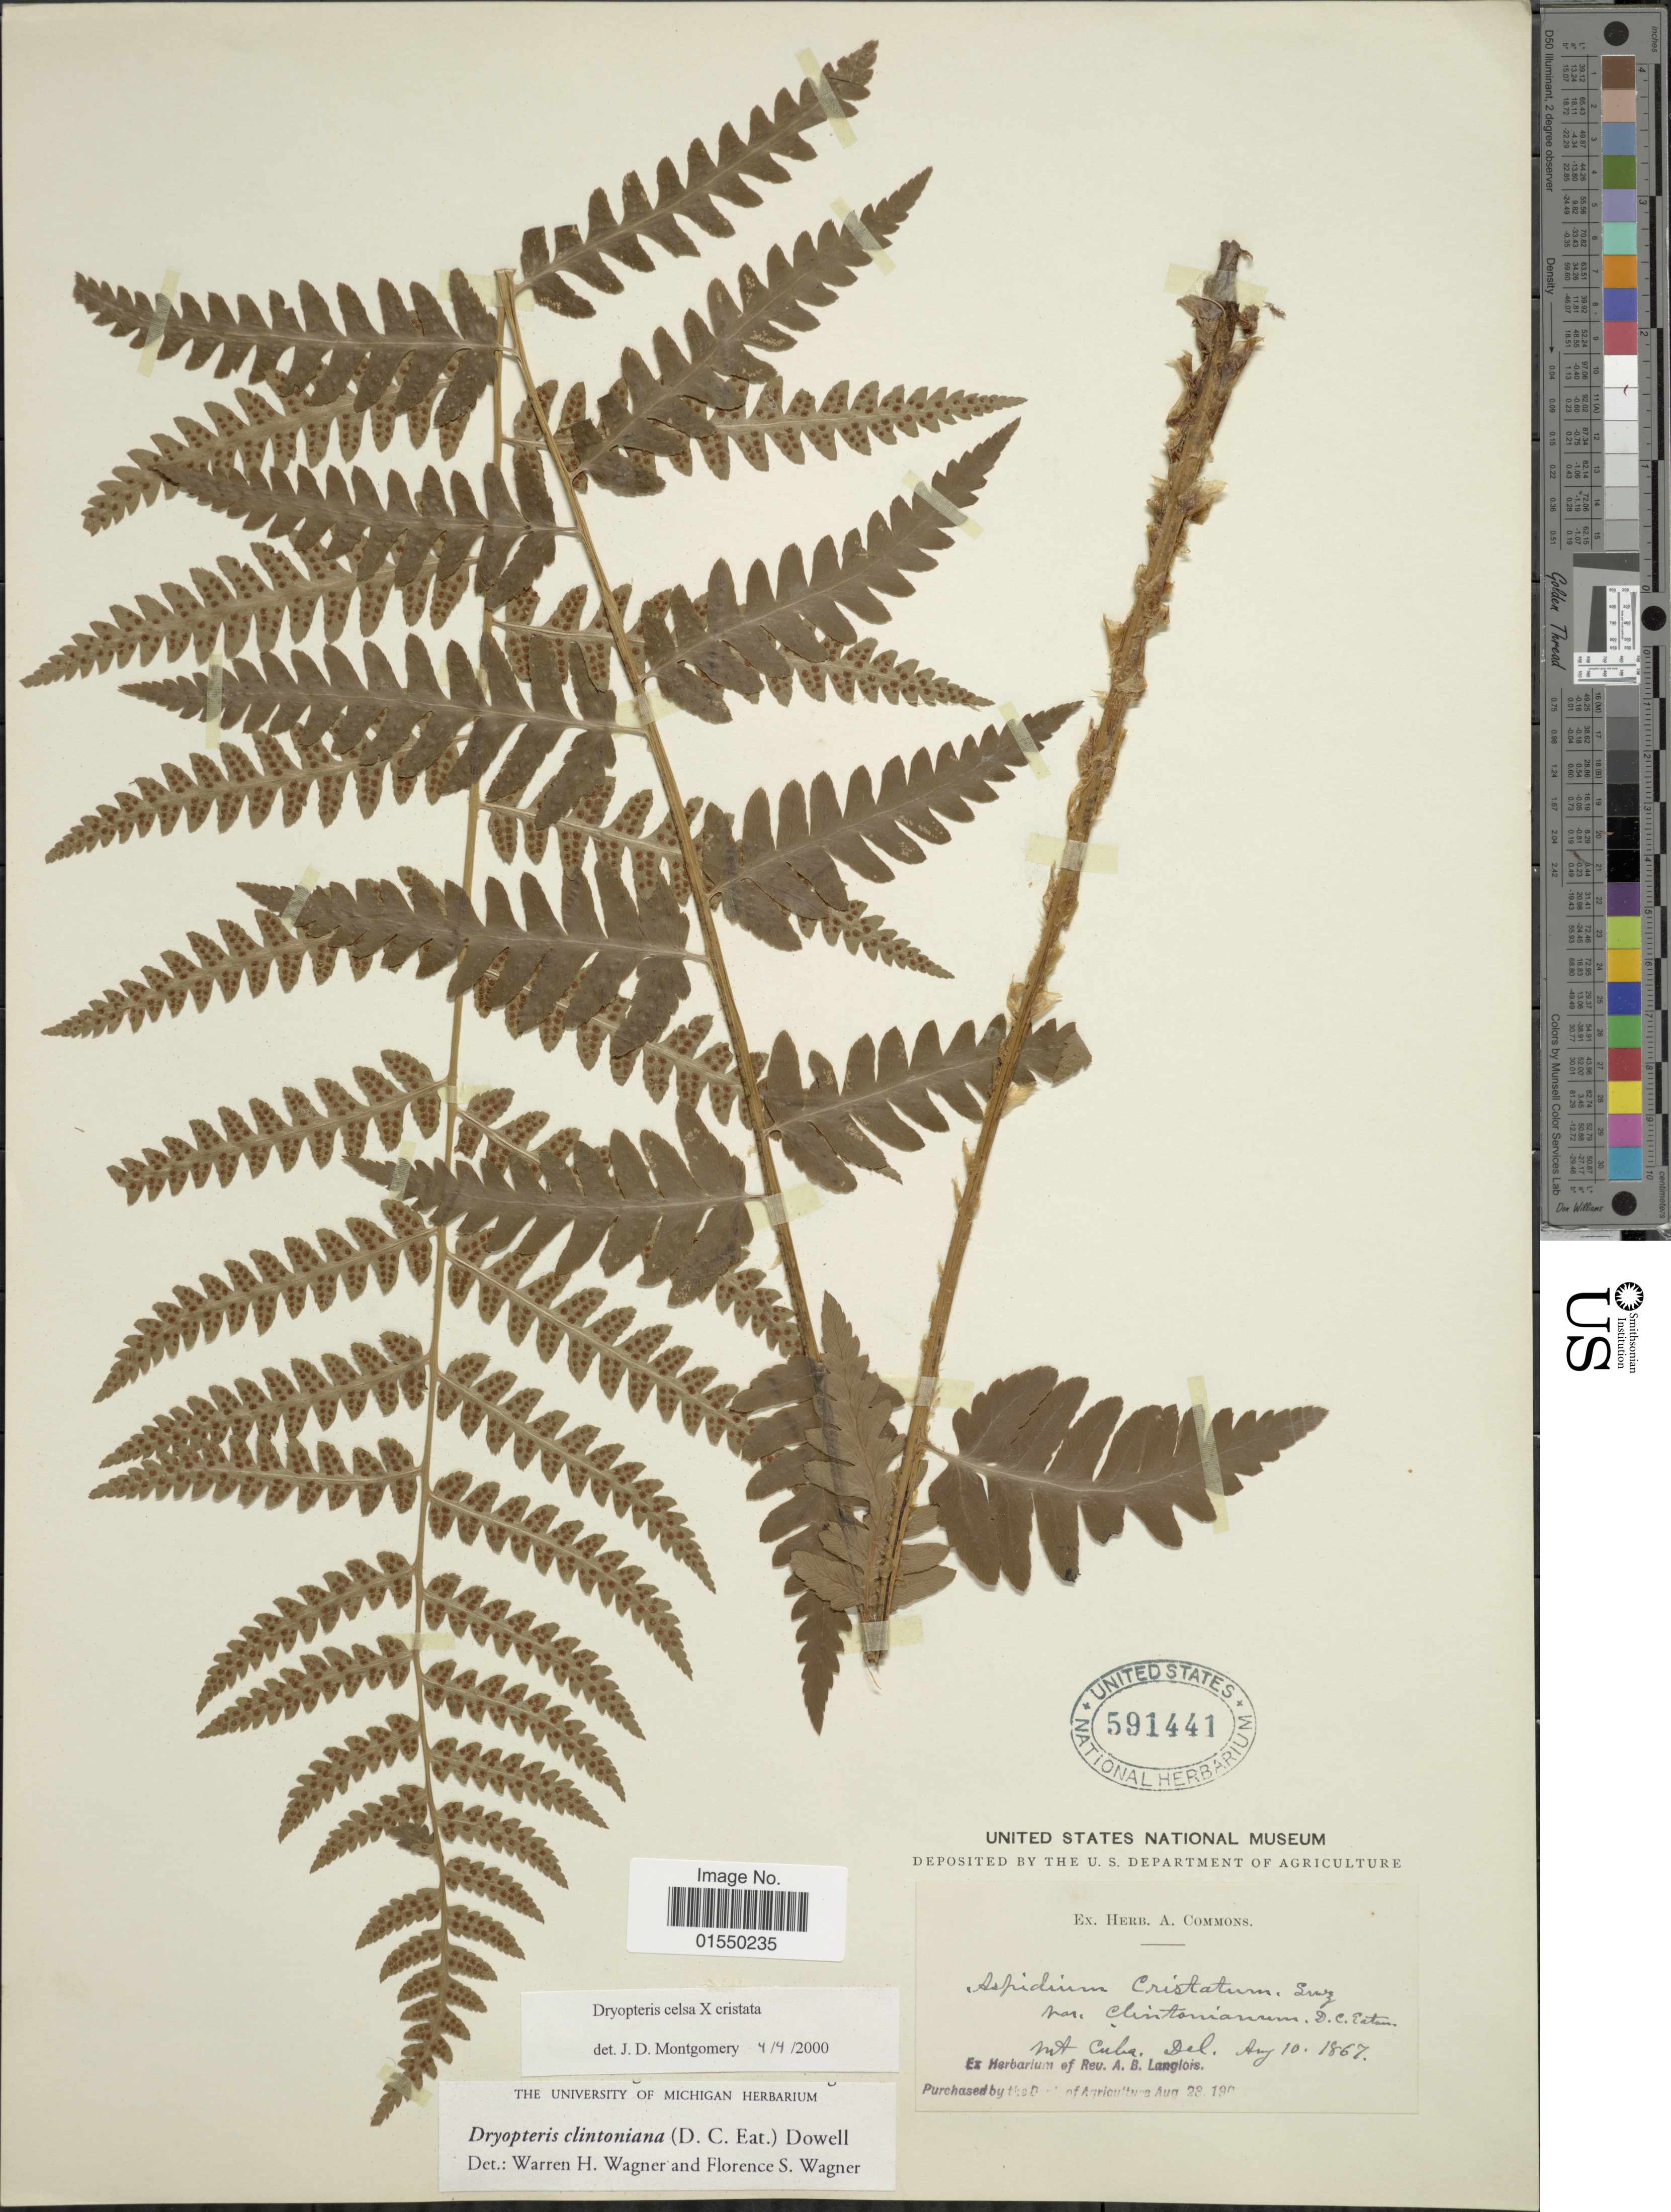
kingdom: Plantae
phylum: Tracheophyta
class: Polypodiopsida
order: Polypodiales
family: Dryopteridaceae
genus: Dryopteris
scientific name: Dryopteris celsa (W. Palmer) Knowlt., W. Palmer & C.L. Pollard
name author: (W. Palmer) Knowlt. et al.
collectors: ex herb. A. Commons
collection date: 1867-08-10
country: United States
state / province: Delaware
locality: Mt. Cuba, Del.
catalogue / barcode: US 591441